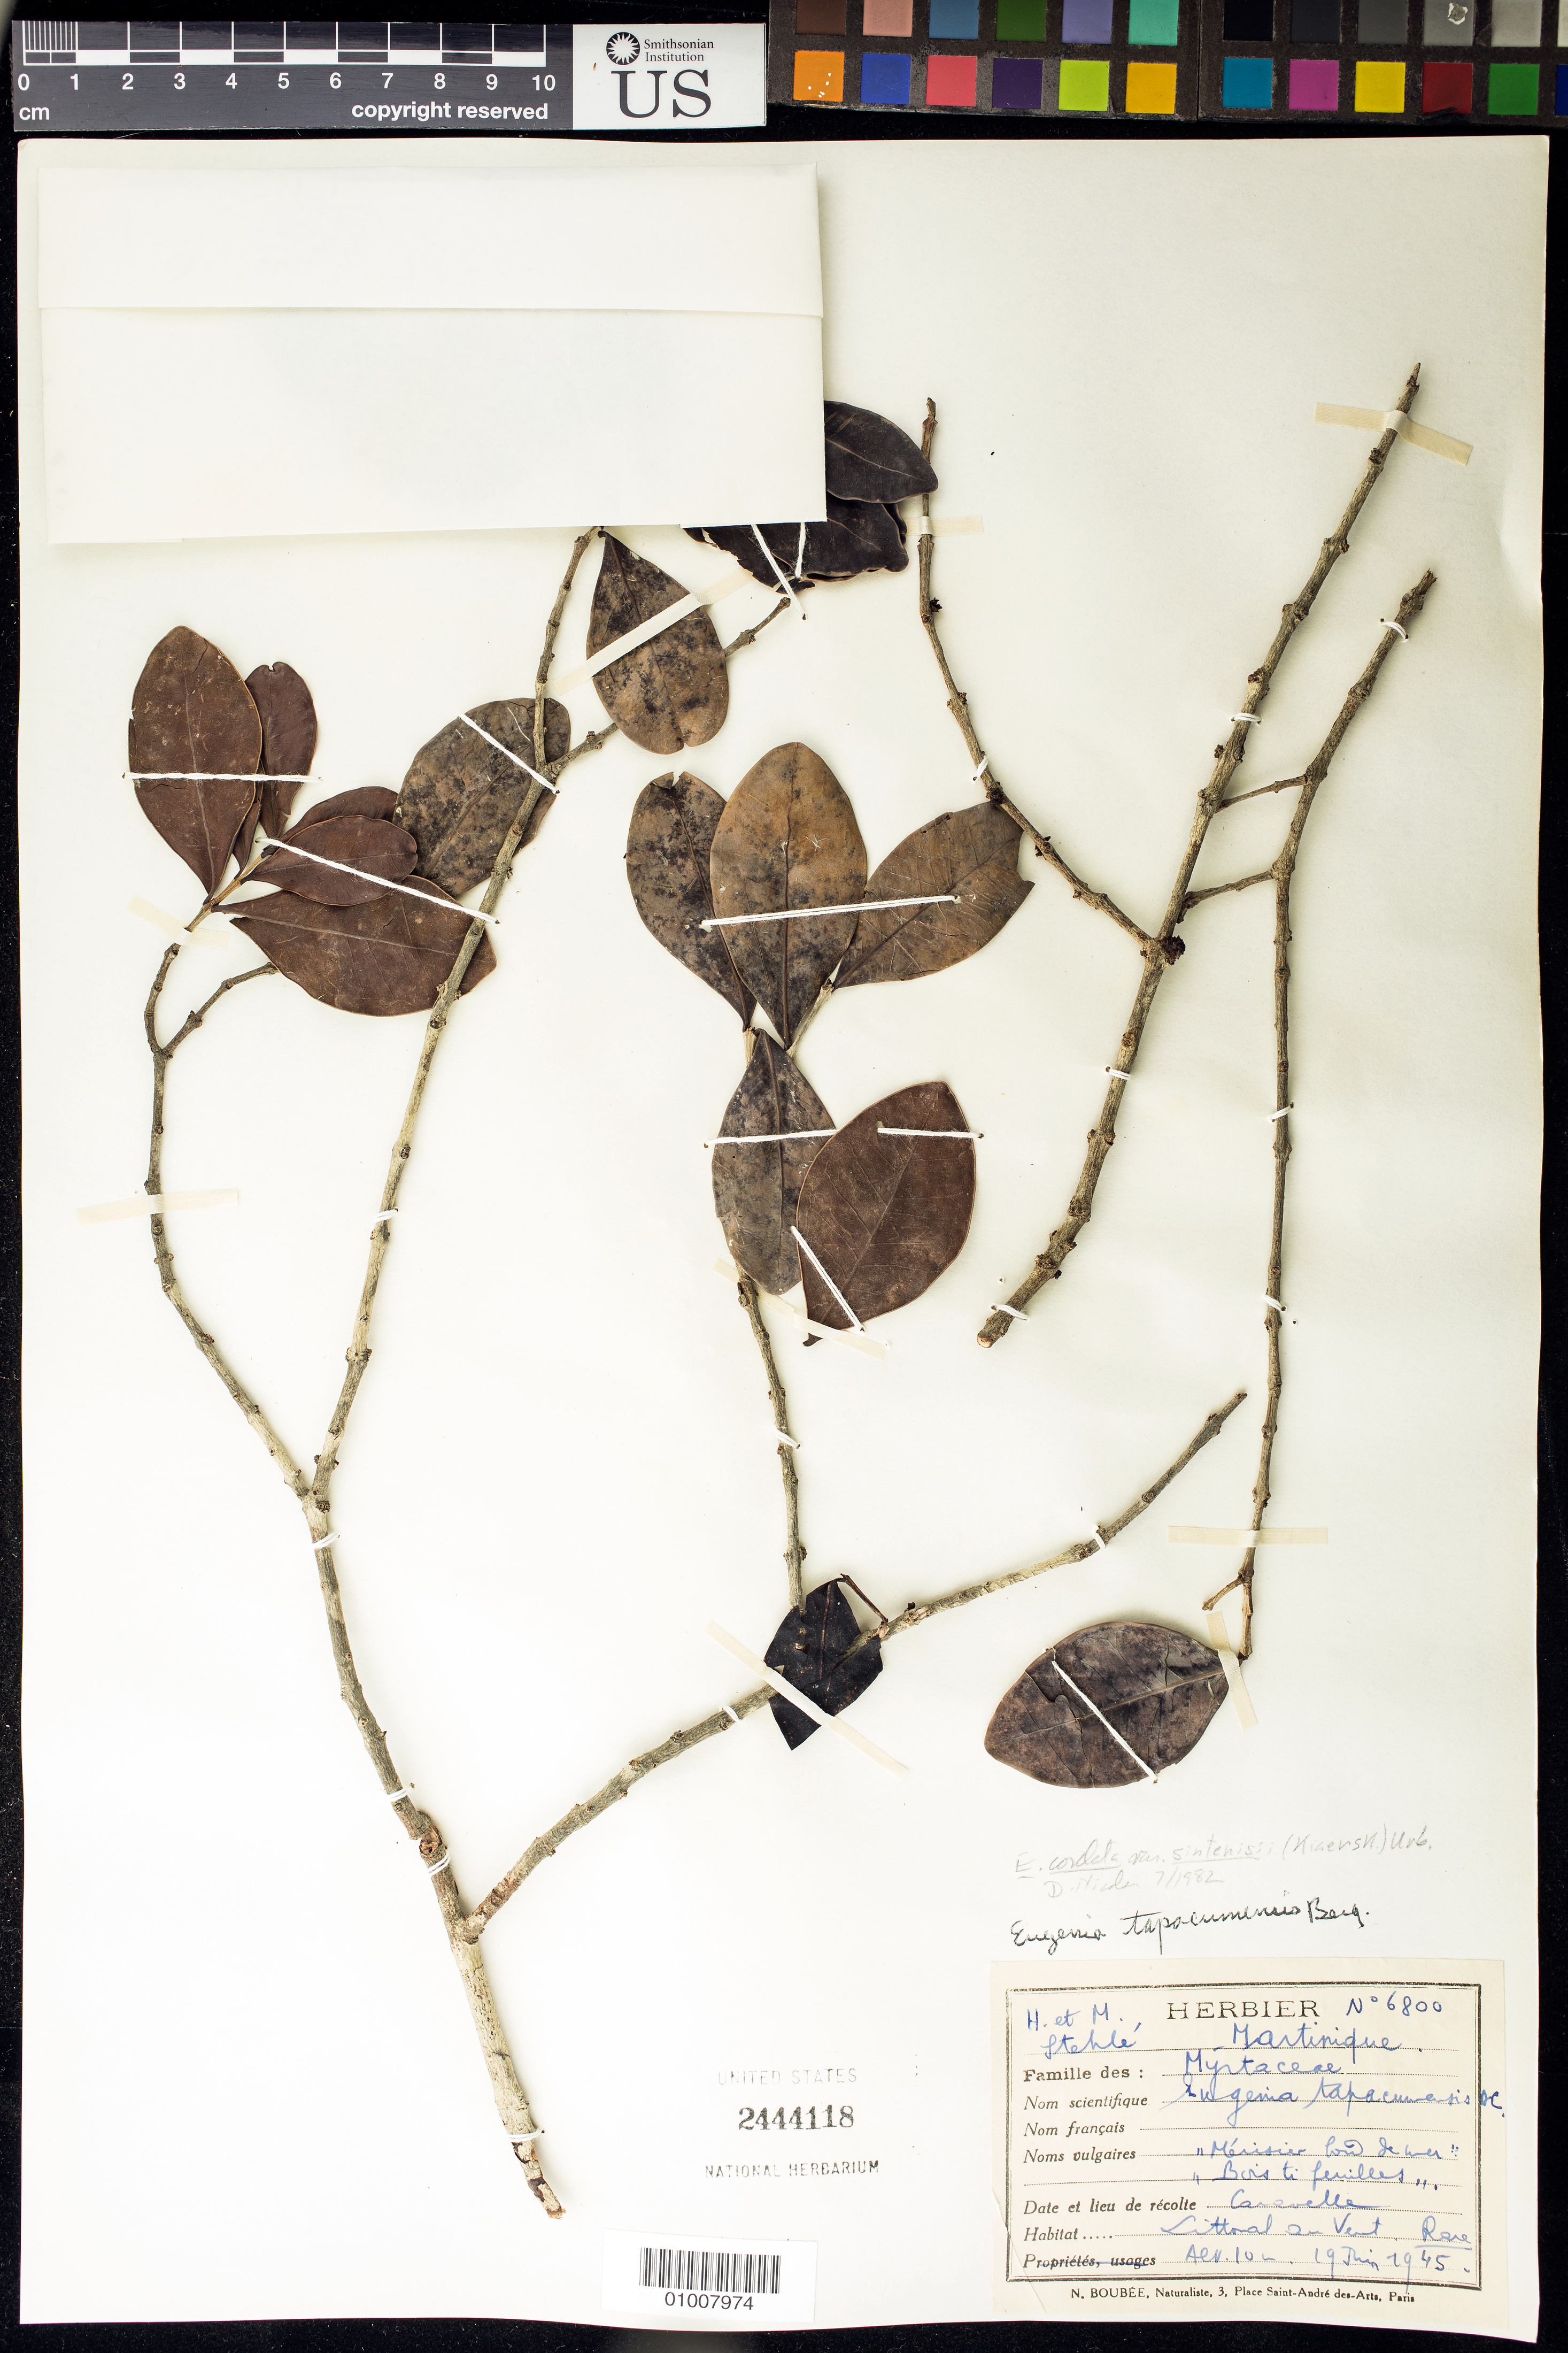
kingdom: Plantae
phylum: Tracheophyta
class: Magnoliopsida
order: Myrtales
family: Myrtaceae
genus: Eugenia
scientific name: Eugenia cordata var. sintenisii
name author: (Kiaersk.) Krug & Urb.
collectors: H. Stehlé & M. Stehlé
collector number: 6800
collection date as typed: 19 Jun 1945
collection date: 1945-06-19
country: Martinique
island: Martinique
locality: Caravelle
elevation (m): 10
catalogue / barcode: US 2444118